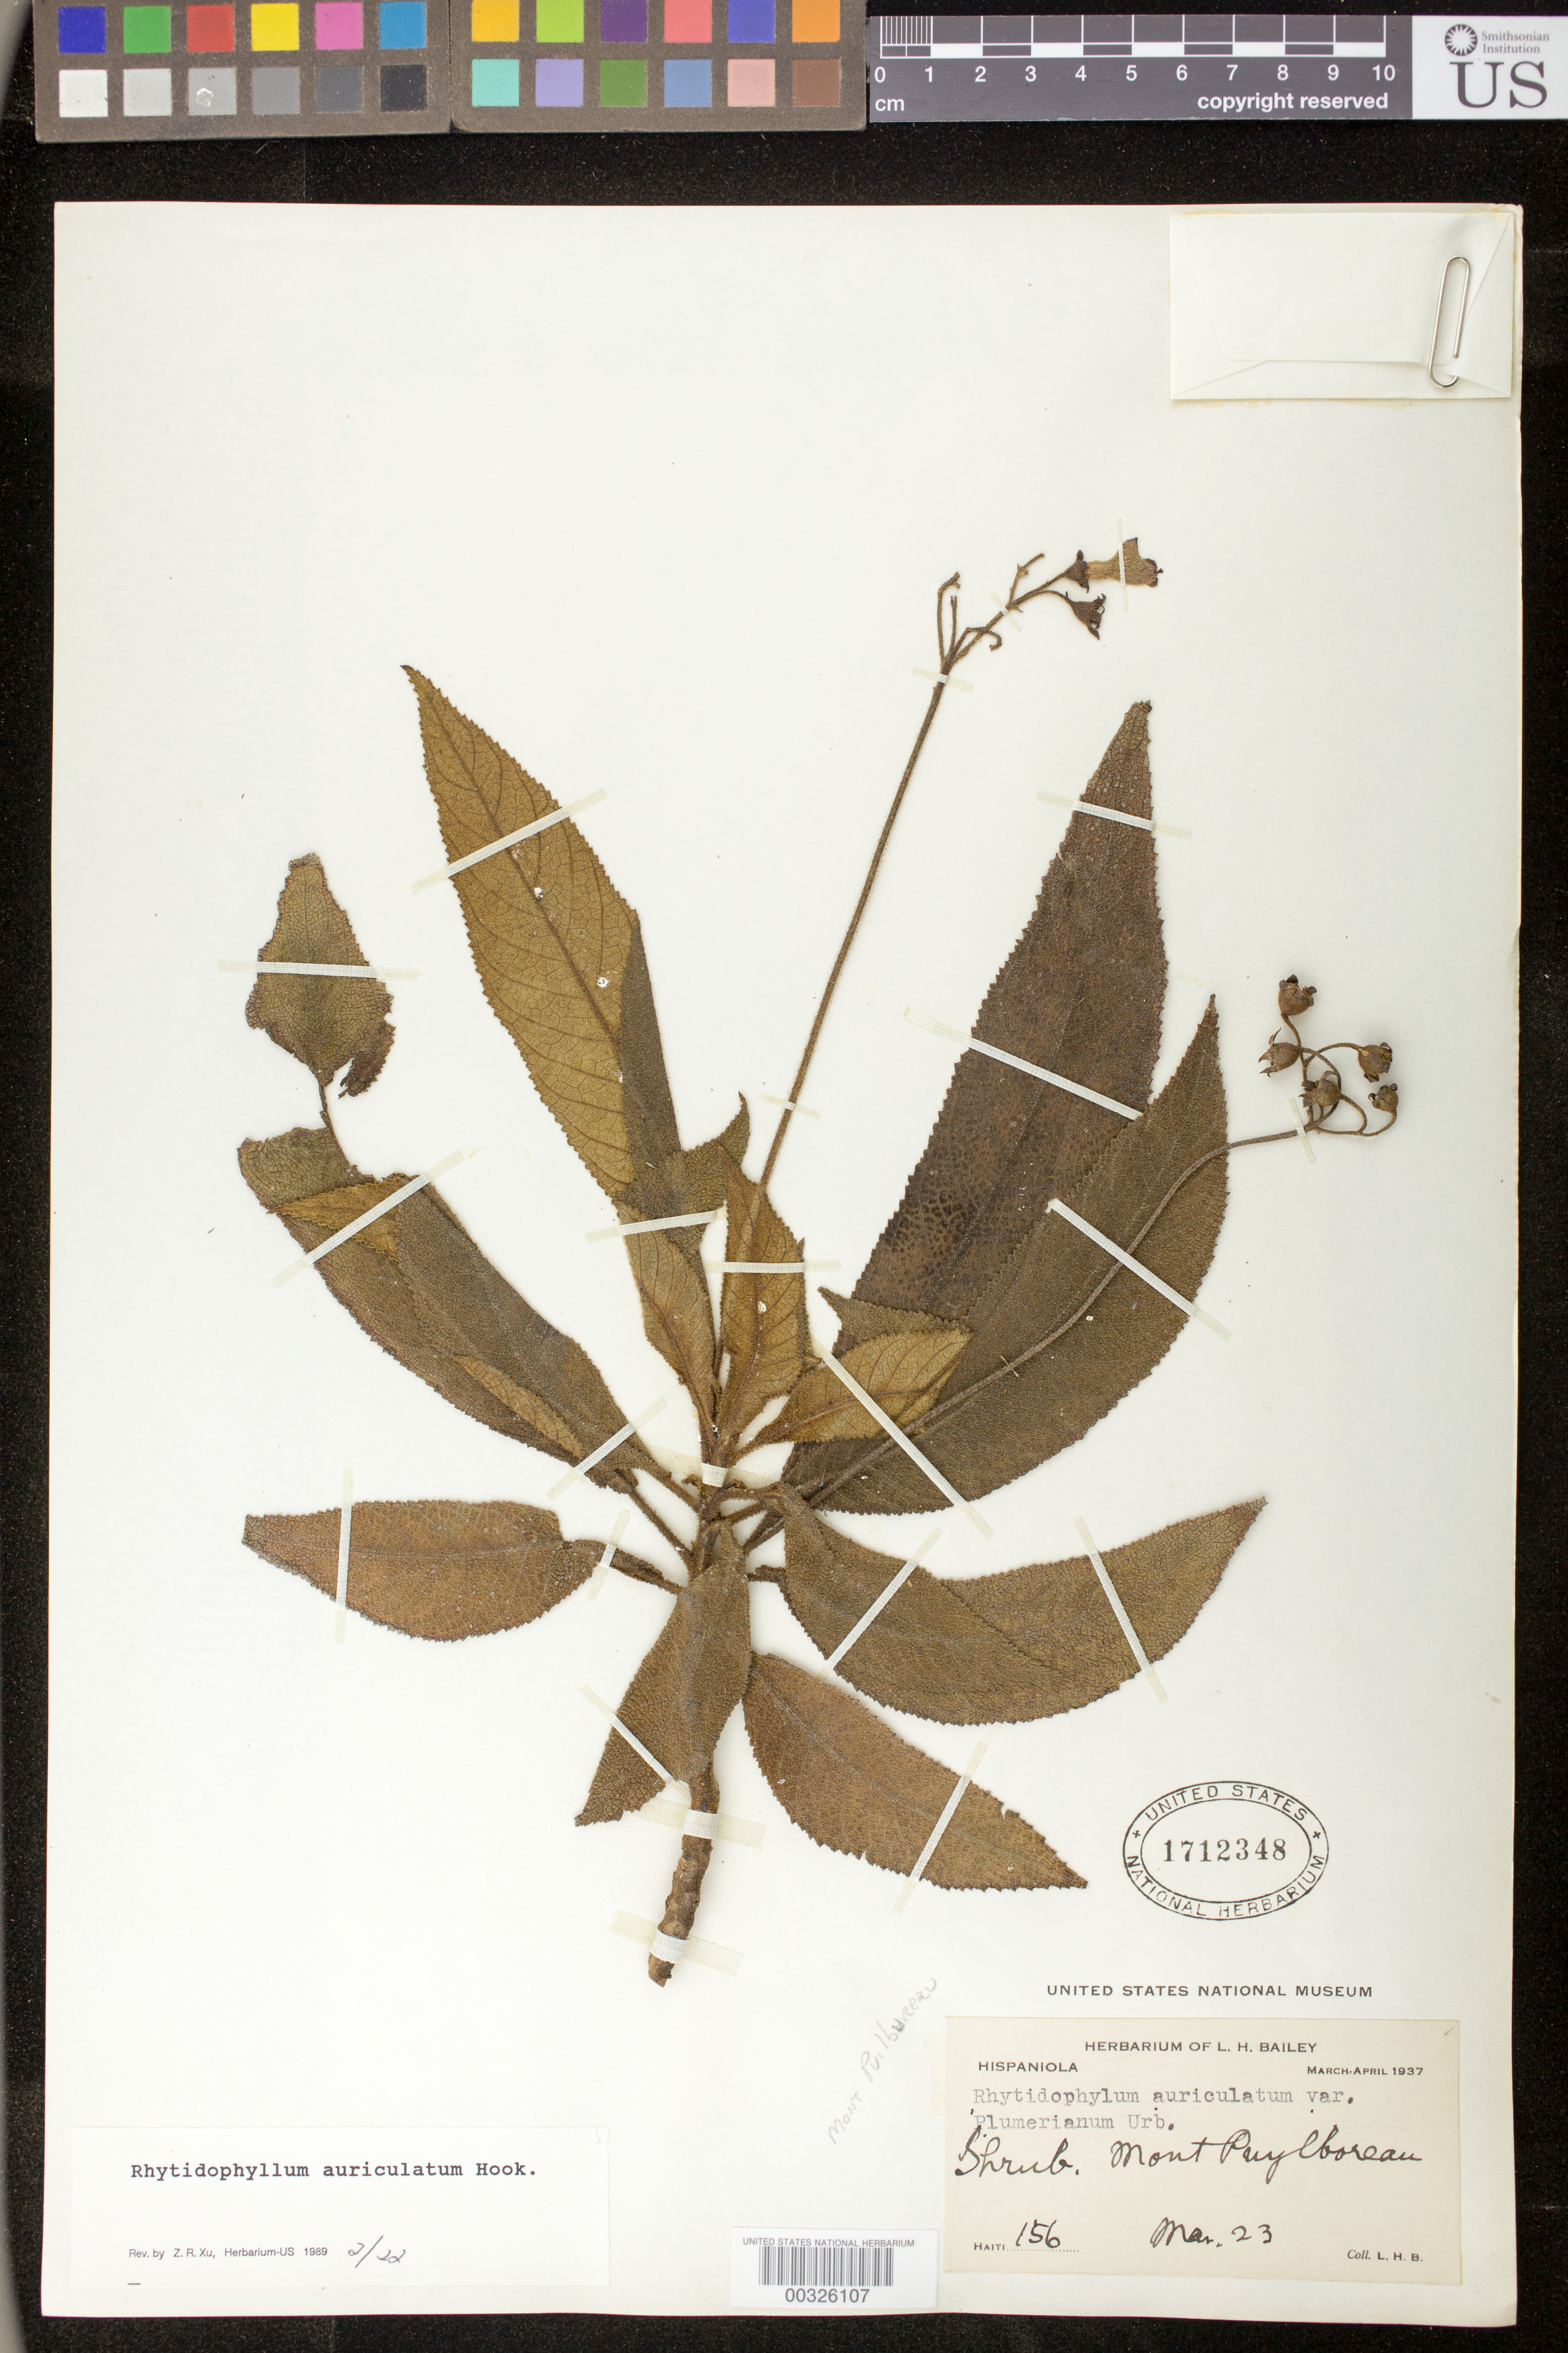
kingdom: Plantae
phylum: Tracheophyta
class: Magnoliopsida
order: Lamiales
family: Gesneriaceae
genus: Rhytidophyllum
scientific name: Rhytidophyllum auriculatum var. angustatum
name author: Urb.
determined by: Skog, Laurence E.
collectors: L. H. Bailey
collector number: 156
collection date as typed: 23 Mar 1937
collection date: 1937-03-23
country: Dominican Republic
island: Hispaniola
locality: Mont Puylboreau (Mont Puilbureau)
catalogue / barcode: US 1712348